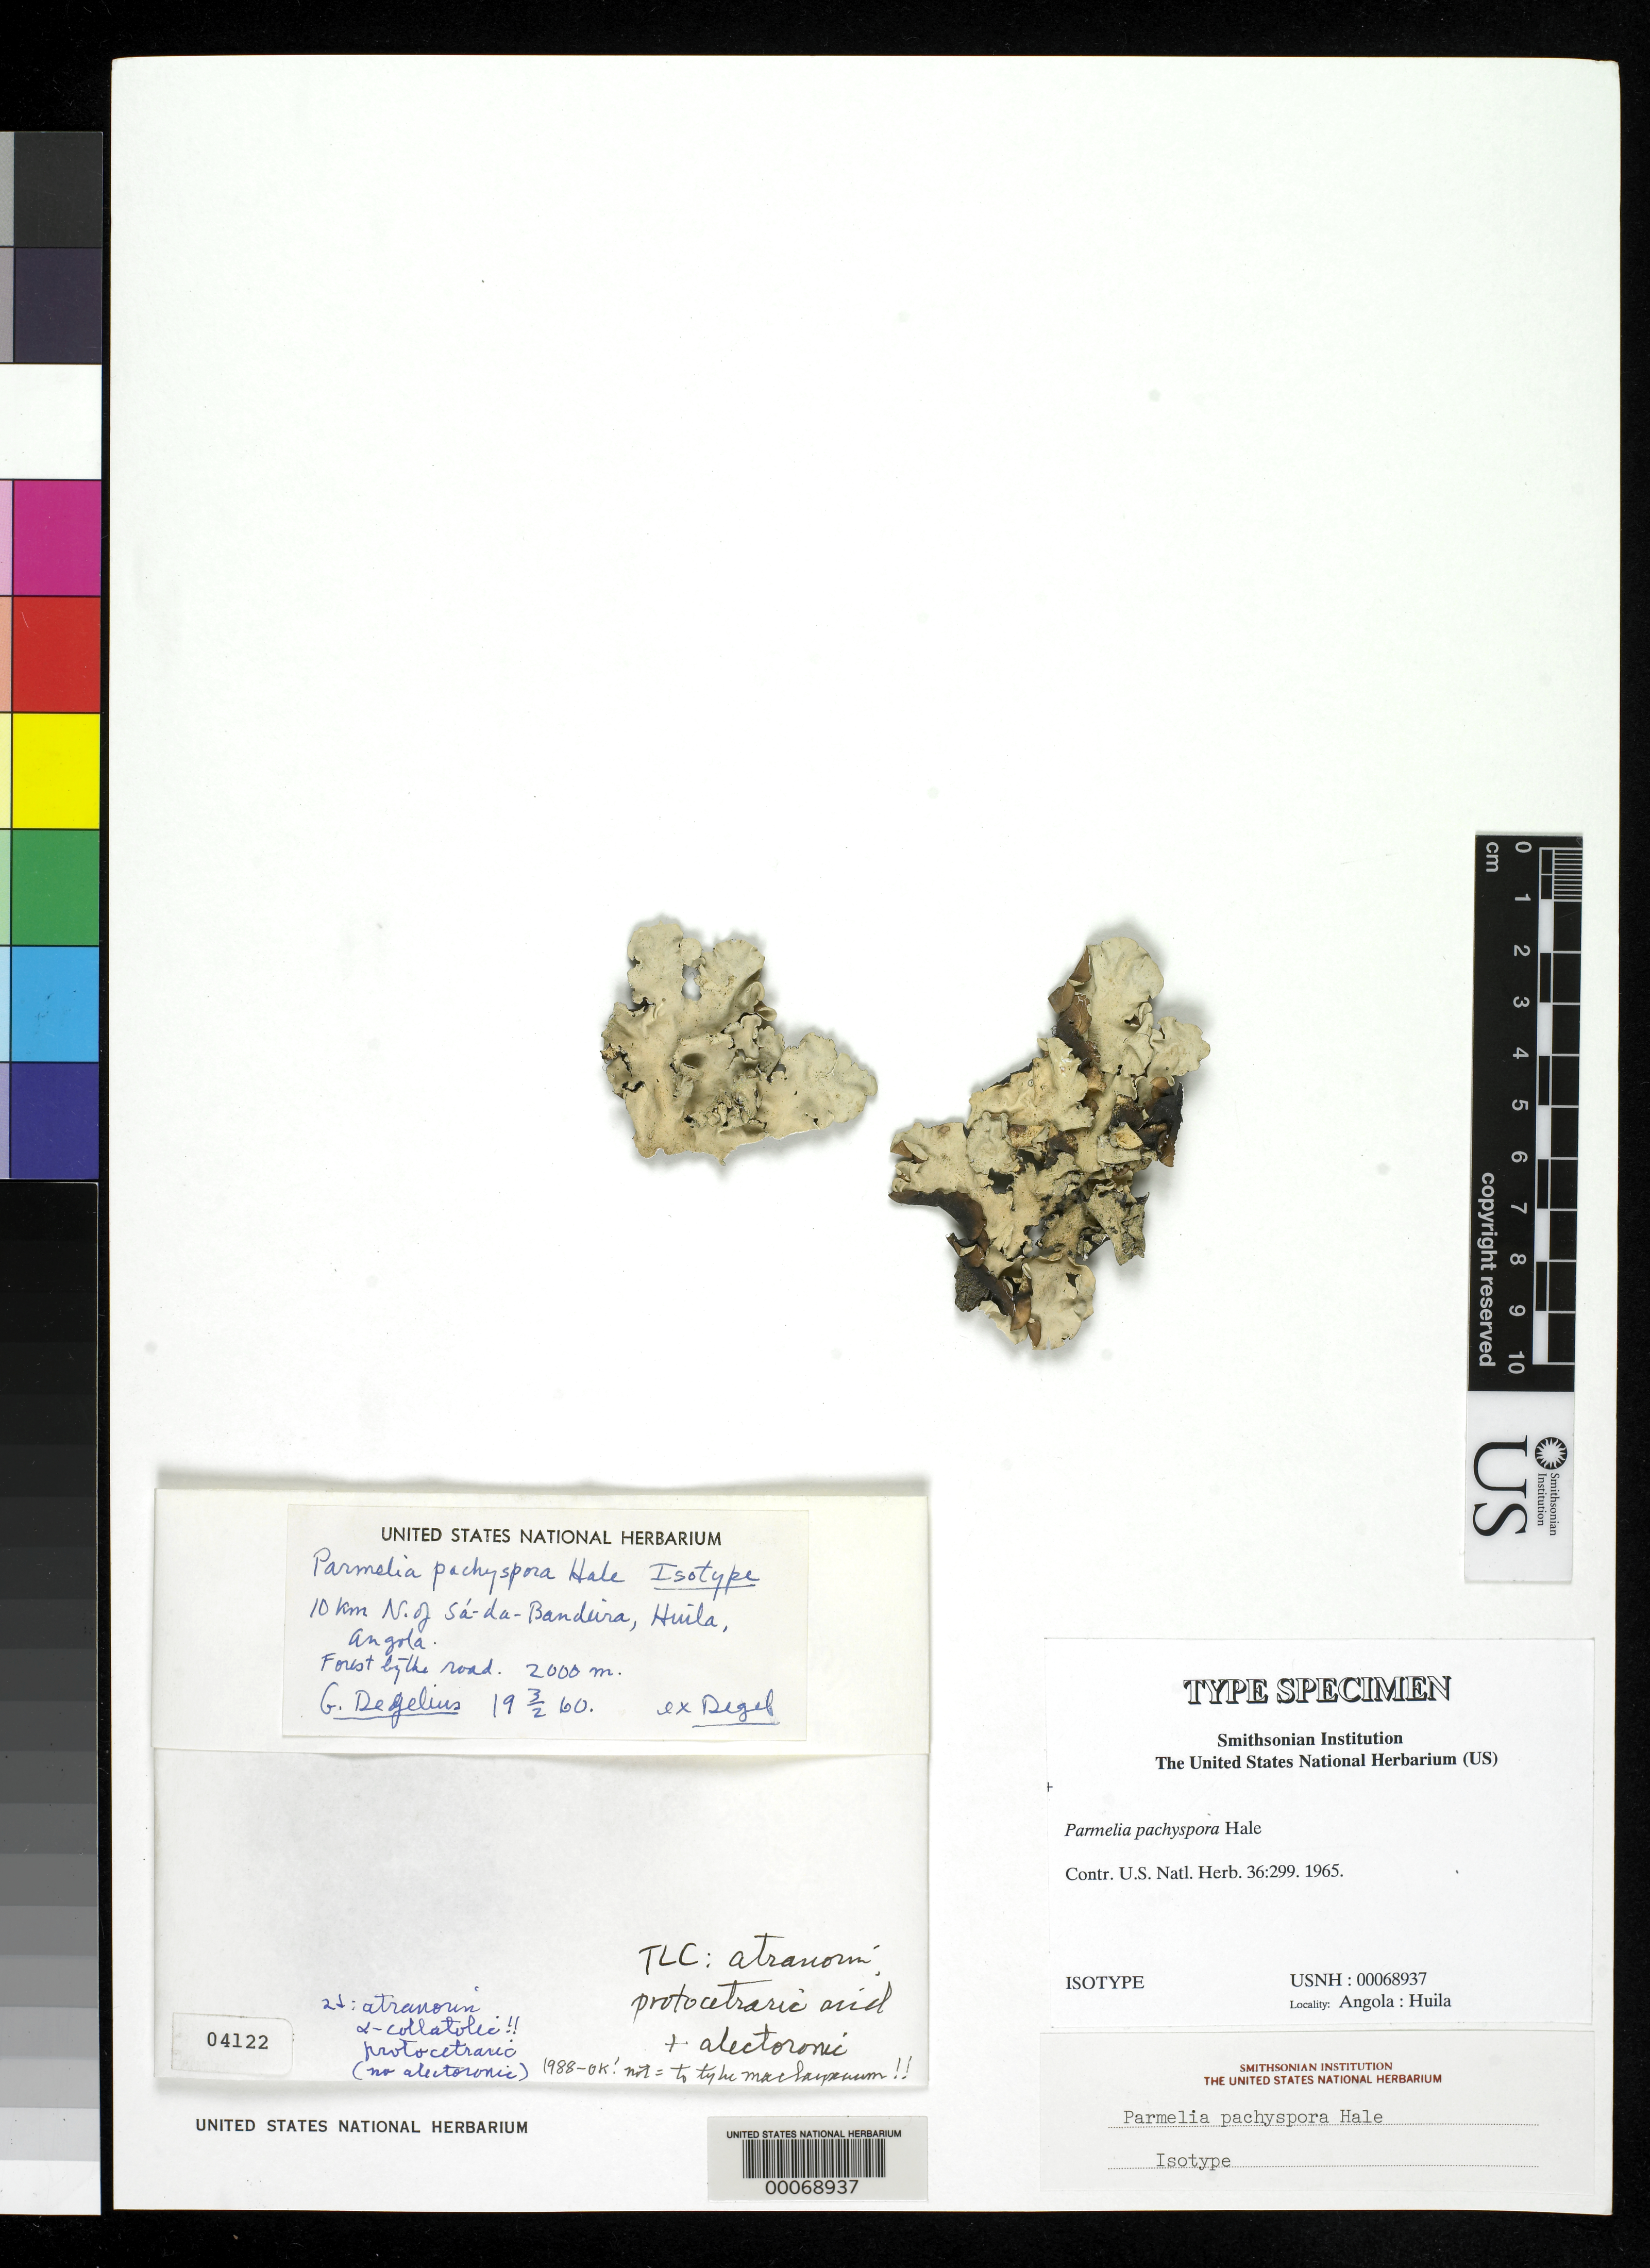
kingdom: Fungi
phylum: Ascomycota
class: Lecanoromycetes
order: Lecanorales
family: Parmeliaceae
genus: Parmelia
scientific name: Parmelia pachyspora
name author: Hale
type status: Isotype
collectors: G. B. F. Degelius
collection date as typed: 03 Feb 1960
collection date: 1960-02-03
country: Angola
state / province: Huíla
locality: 10 km N of Sa-da-Bandeira, by the road.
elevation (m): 2000